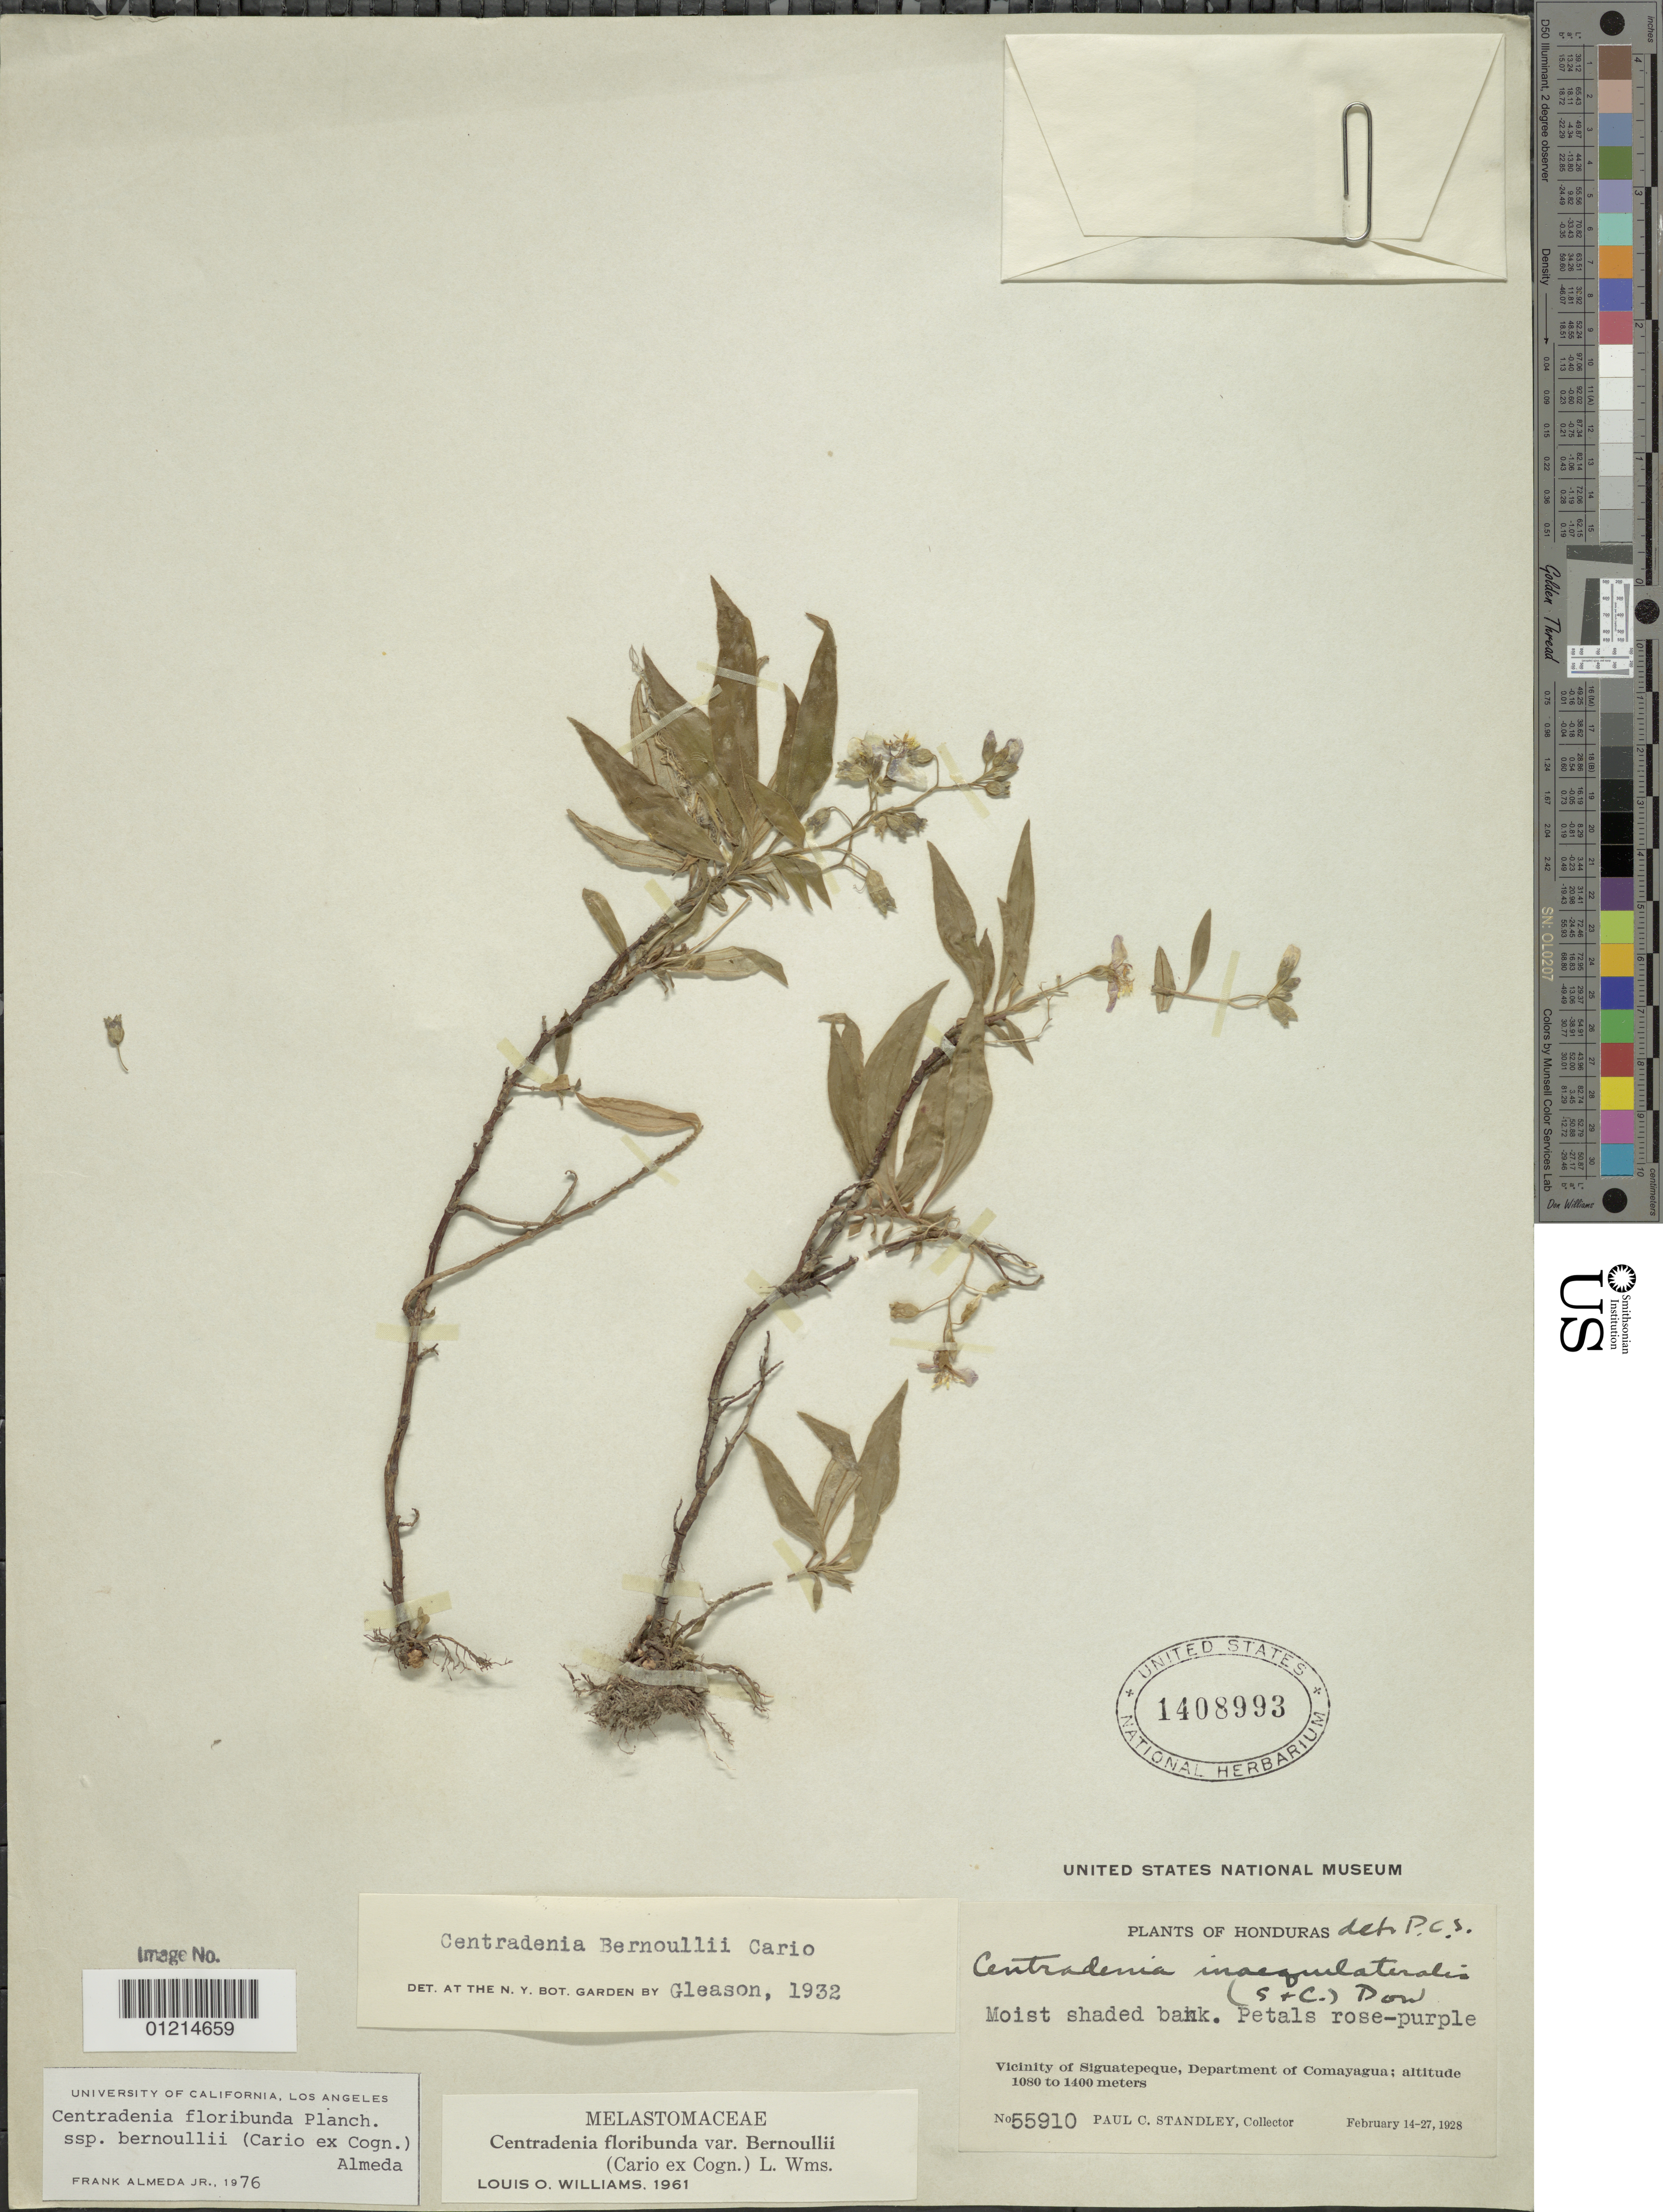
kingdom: Plantae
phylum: Tracheophyta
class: Magnoliopsida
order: Myrtales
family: Melastomataceae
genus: Centradenia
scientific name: Centradenia floribunda subsp. bernoulli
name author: (Cario ex Cogn.) Almeda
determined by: Almeda, F.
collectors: P. C. Standley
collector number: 55910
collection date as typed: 14 Feb 1928 to 27 Feb 1928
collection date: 1928-02-14/1928-02-27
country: Honduras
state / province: Comayagua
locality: Vicinity of Siguatepeque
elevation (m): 1080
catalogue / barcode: US 1408993